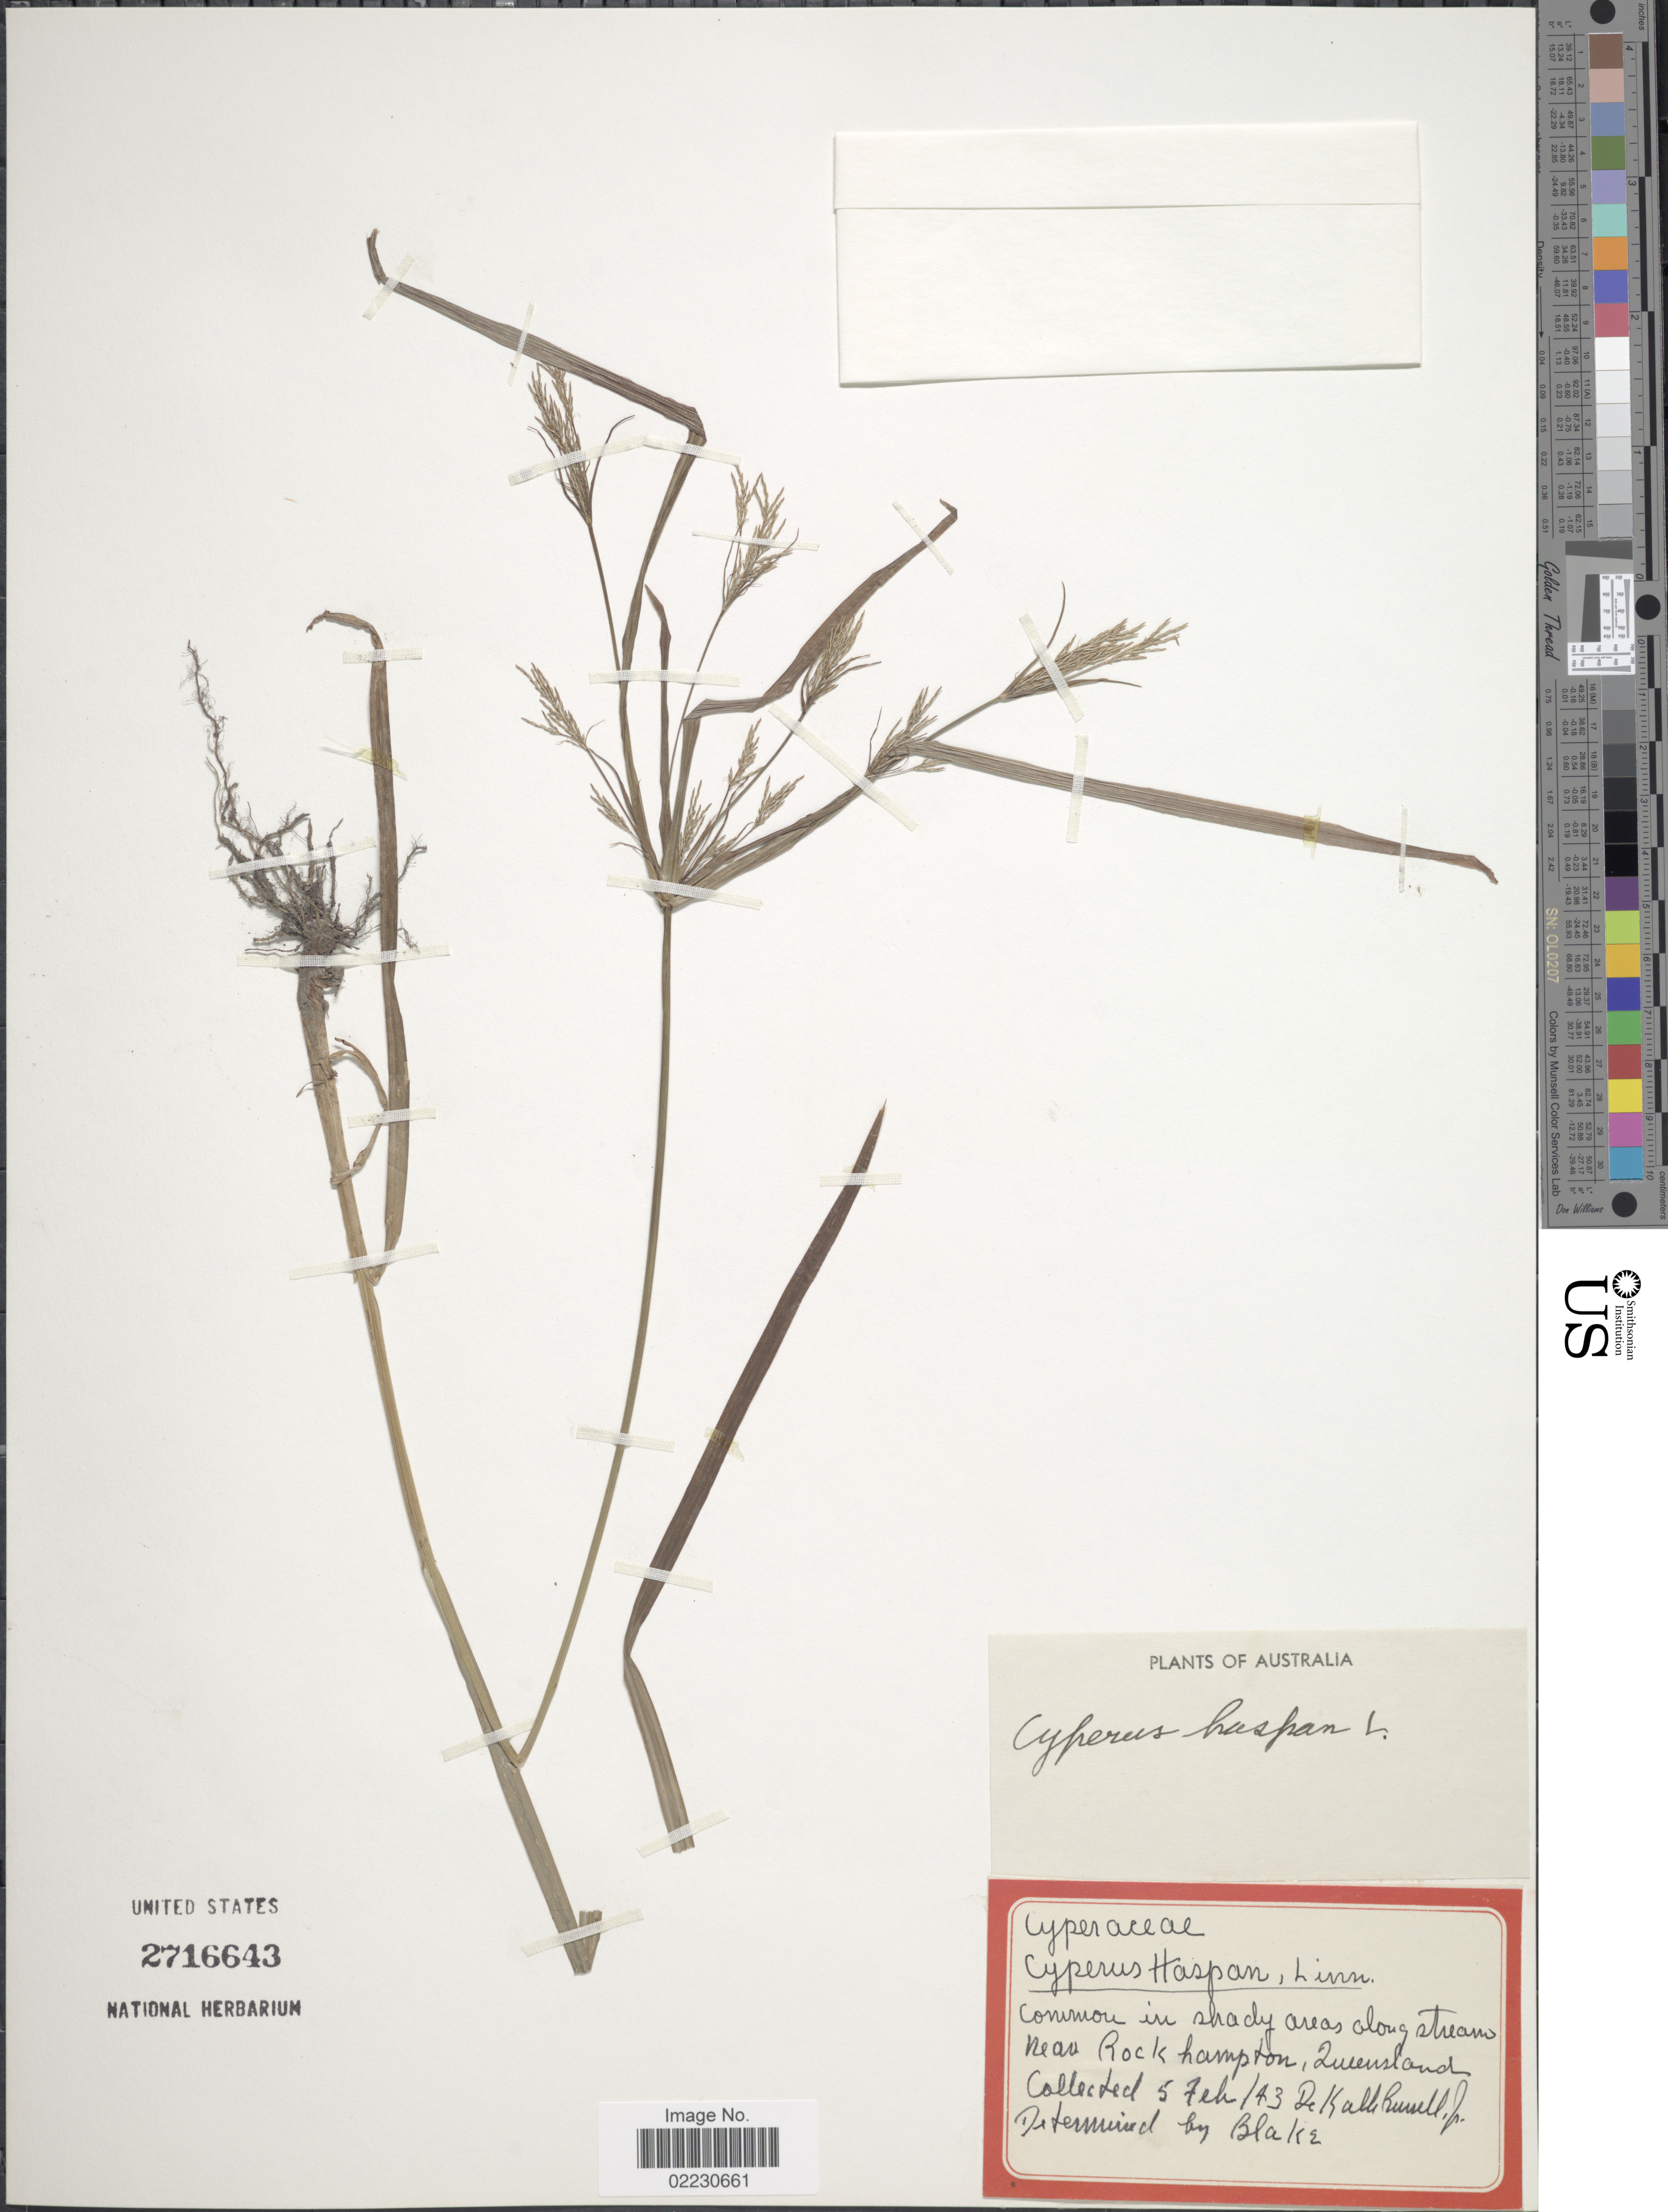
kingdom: Plantae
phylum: Tracheophyta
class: Liliopsida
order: Poales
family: Cyperaceae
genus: Cyperus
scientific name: Cyperus distans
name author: L. f.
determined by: Strong, Mark T., (BOT), Smithsonian Institution - National Museum of Natural History (UNITED STATES)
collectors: D. K. Russell Jr.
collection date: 1943-02-05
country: Australia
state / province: Queensland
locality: Along streams near Rockhampton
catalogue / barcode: US 2716643